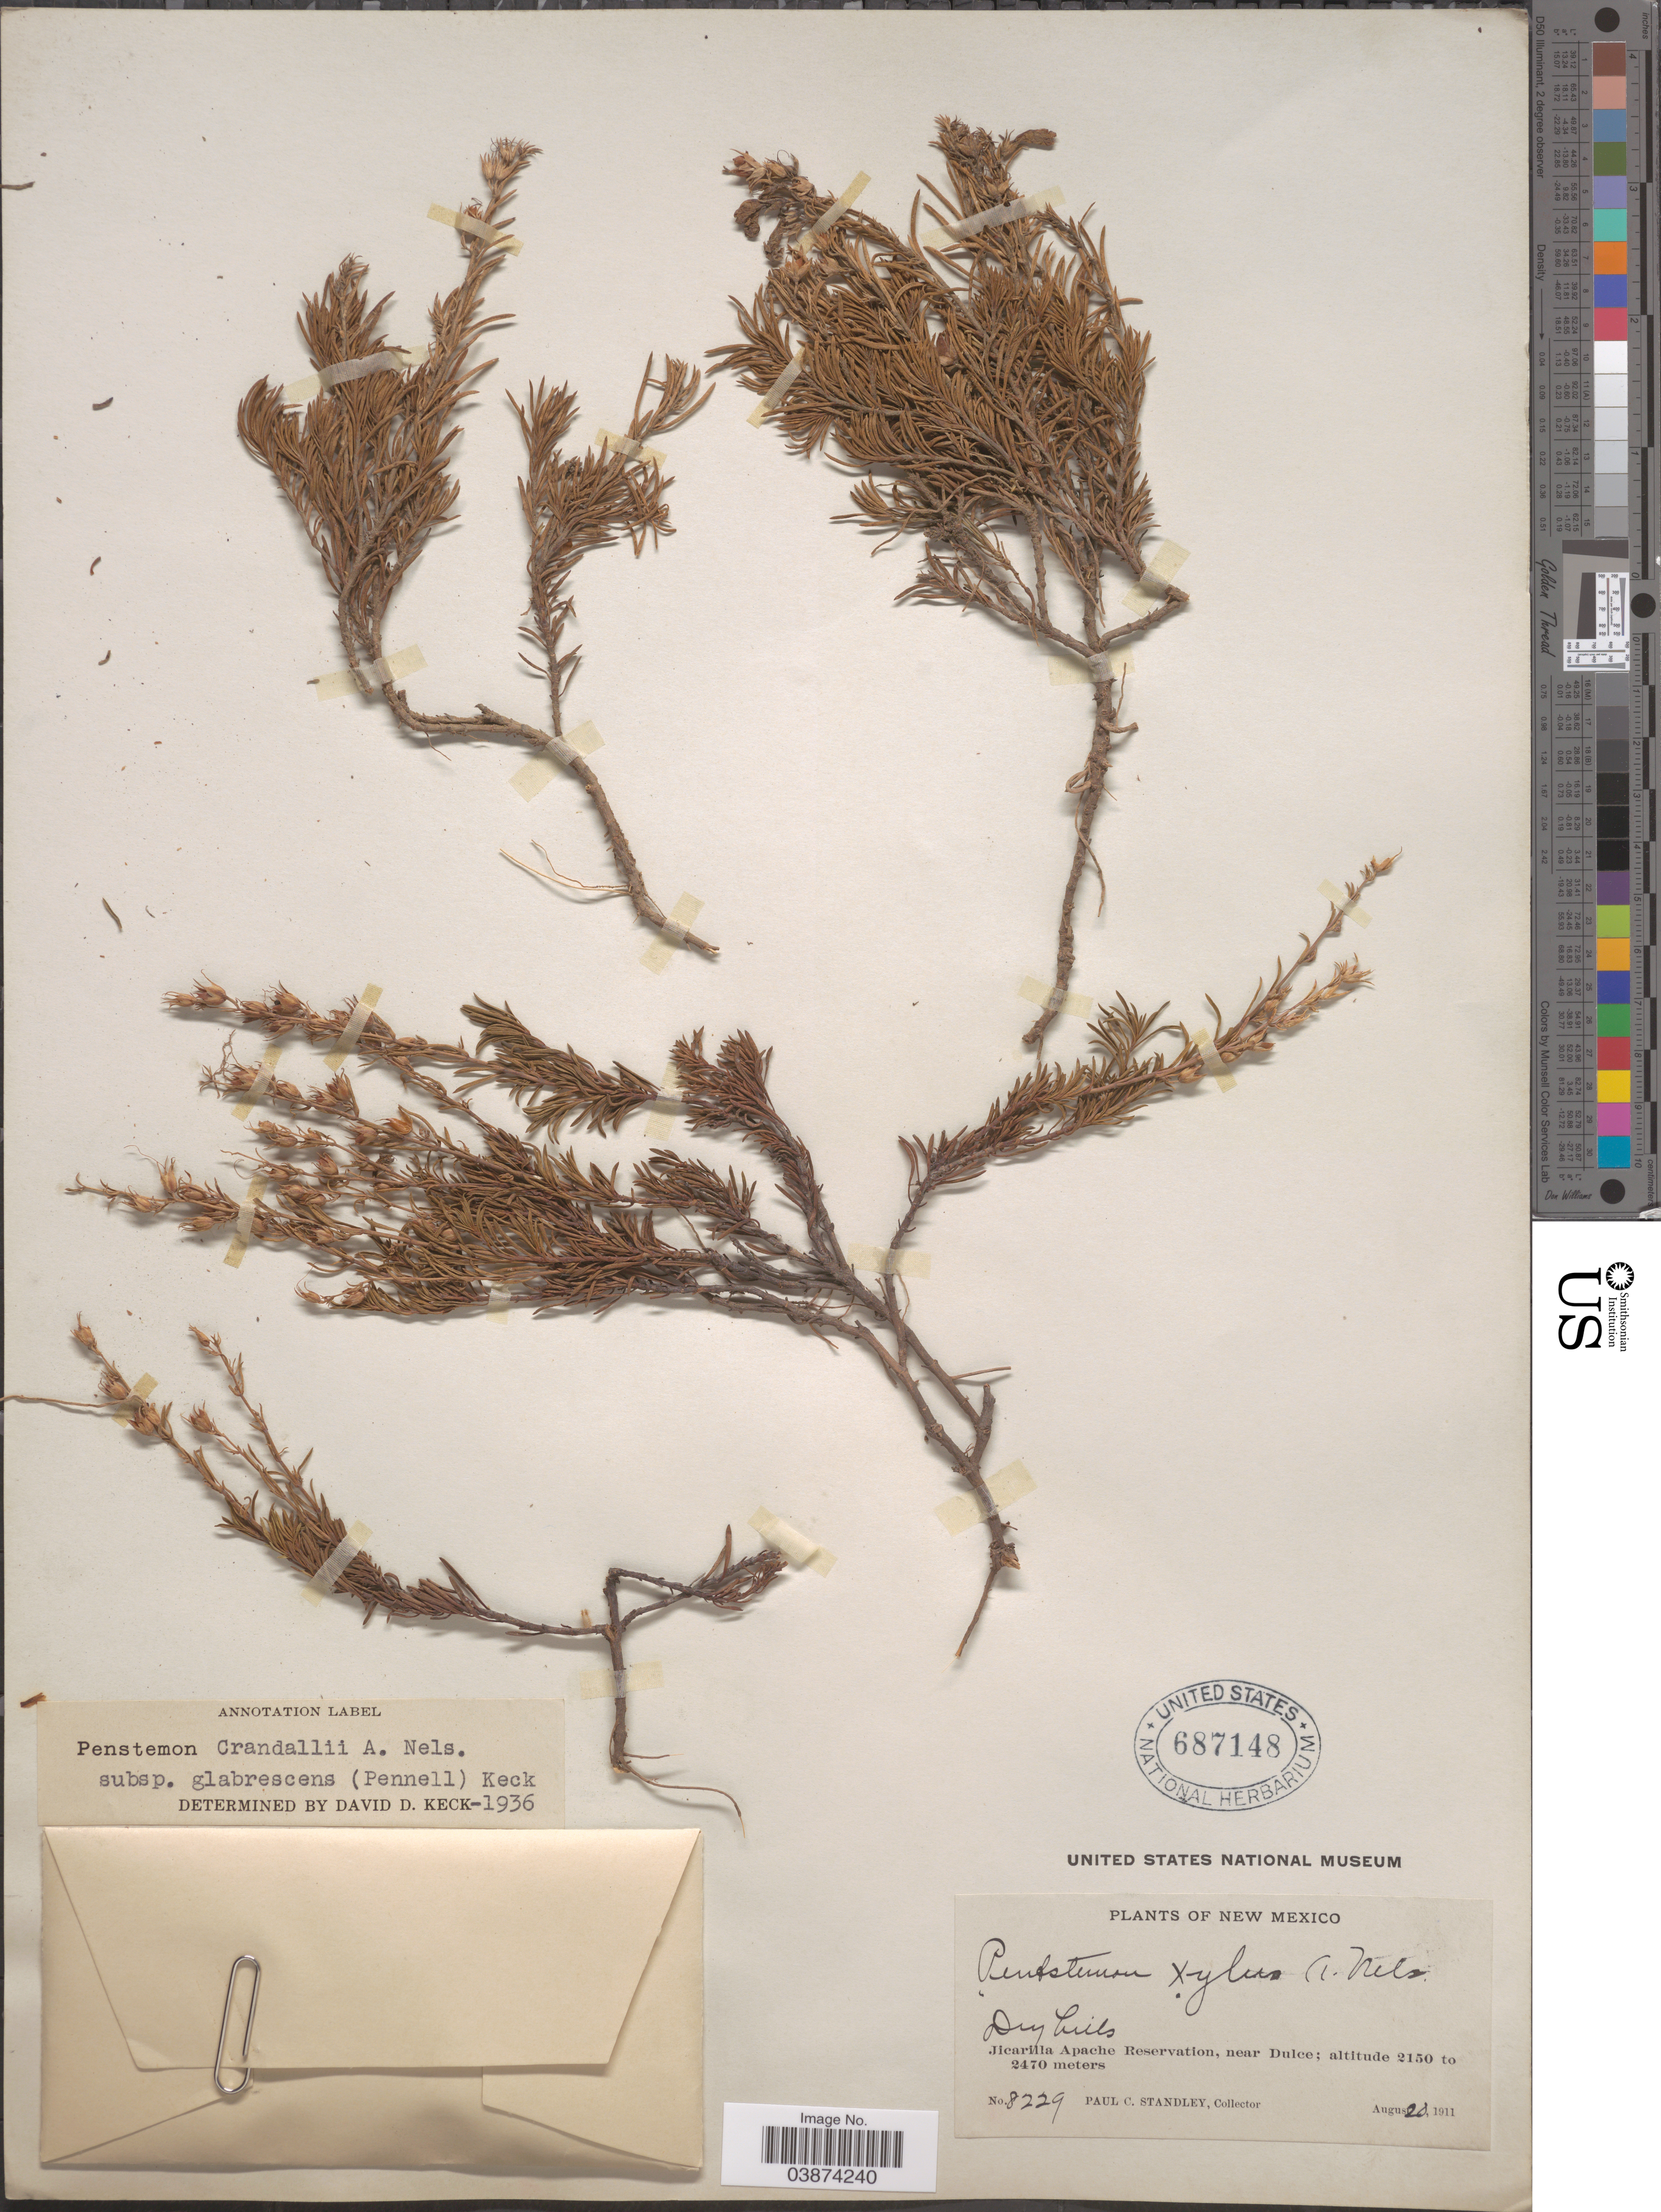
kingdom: Plantae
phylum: Tracheophyta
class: Magnoliopsida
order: Lamiales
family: Plantaginaceae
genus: Penstemon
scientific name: Penstemon crandallii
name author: A. Nelson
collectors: P. C. Standley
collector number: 8229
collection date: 1911-08-20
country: United States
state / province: New Mexico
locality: Jicarilla Apache Reservations, near Dulce.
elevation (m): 2150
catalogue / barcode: US 687148